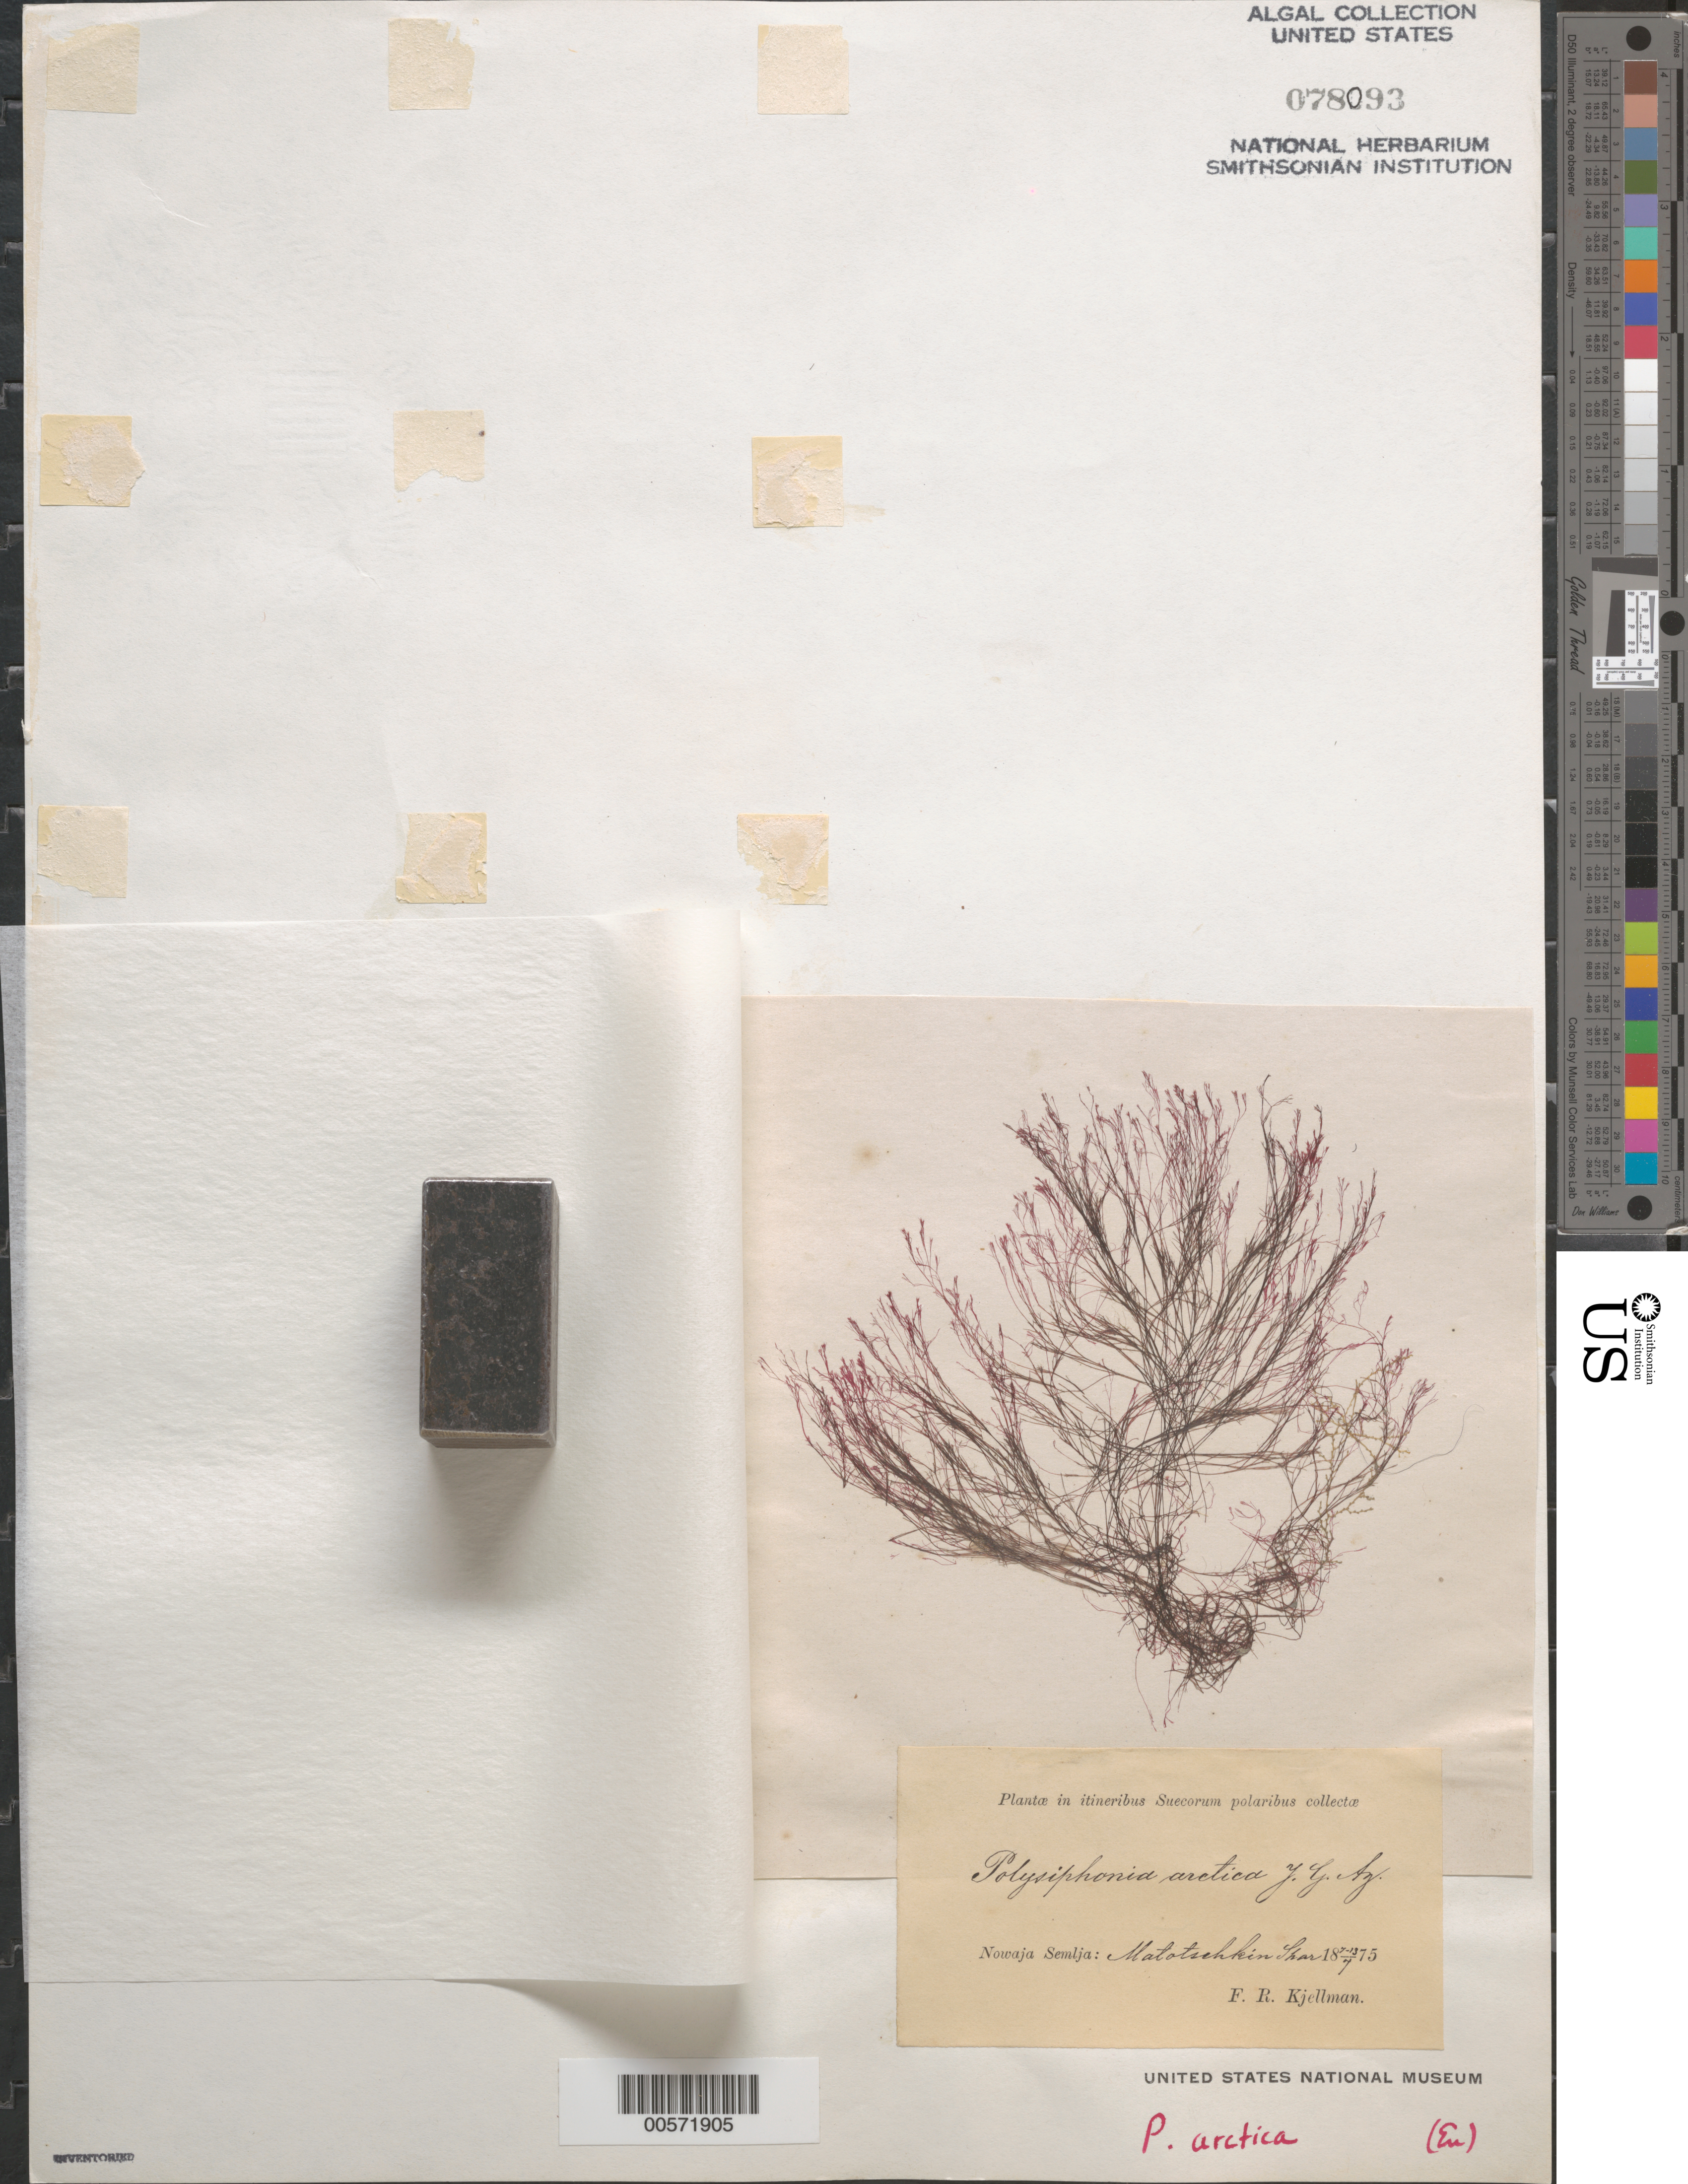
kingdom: Plantae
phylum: Rhodophyta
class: Florideophyceae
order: Ceramiales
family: Rhodomelaceae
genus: Savoiea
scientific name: Savoiea arctica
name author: (J. Agardh) M.J. Wynne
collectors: F. R. Kjellman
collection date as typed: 07 Jul 1875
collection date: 1875-07-07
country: Russian Federation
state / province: Arkhangelsk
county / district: Novaya Zemlya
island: Novaya Zemlya (Nowaja Semlja)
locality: Matochkin Shar (Matotschkin Skar)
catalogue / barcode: US 78093